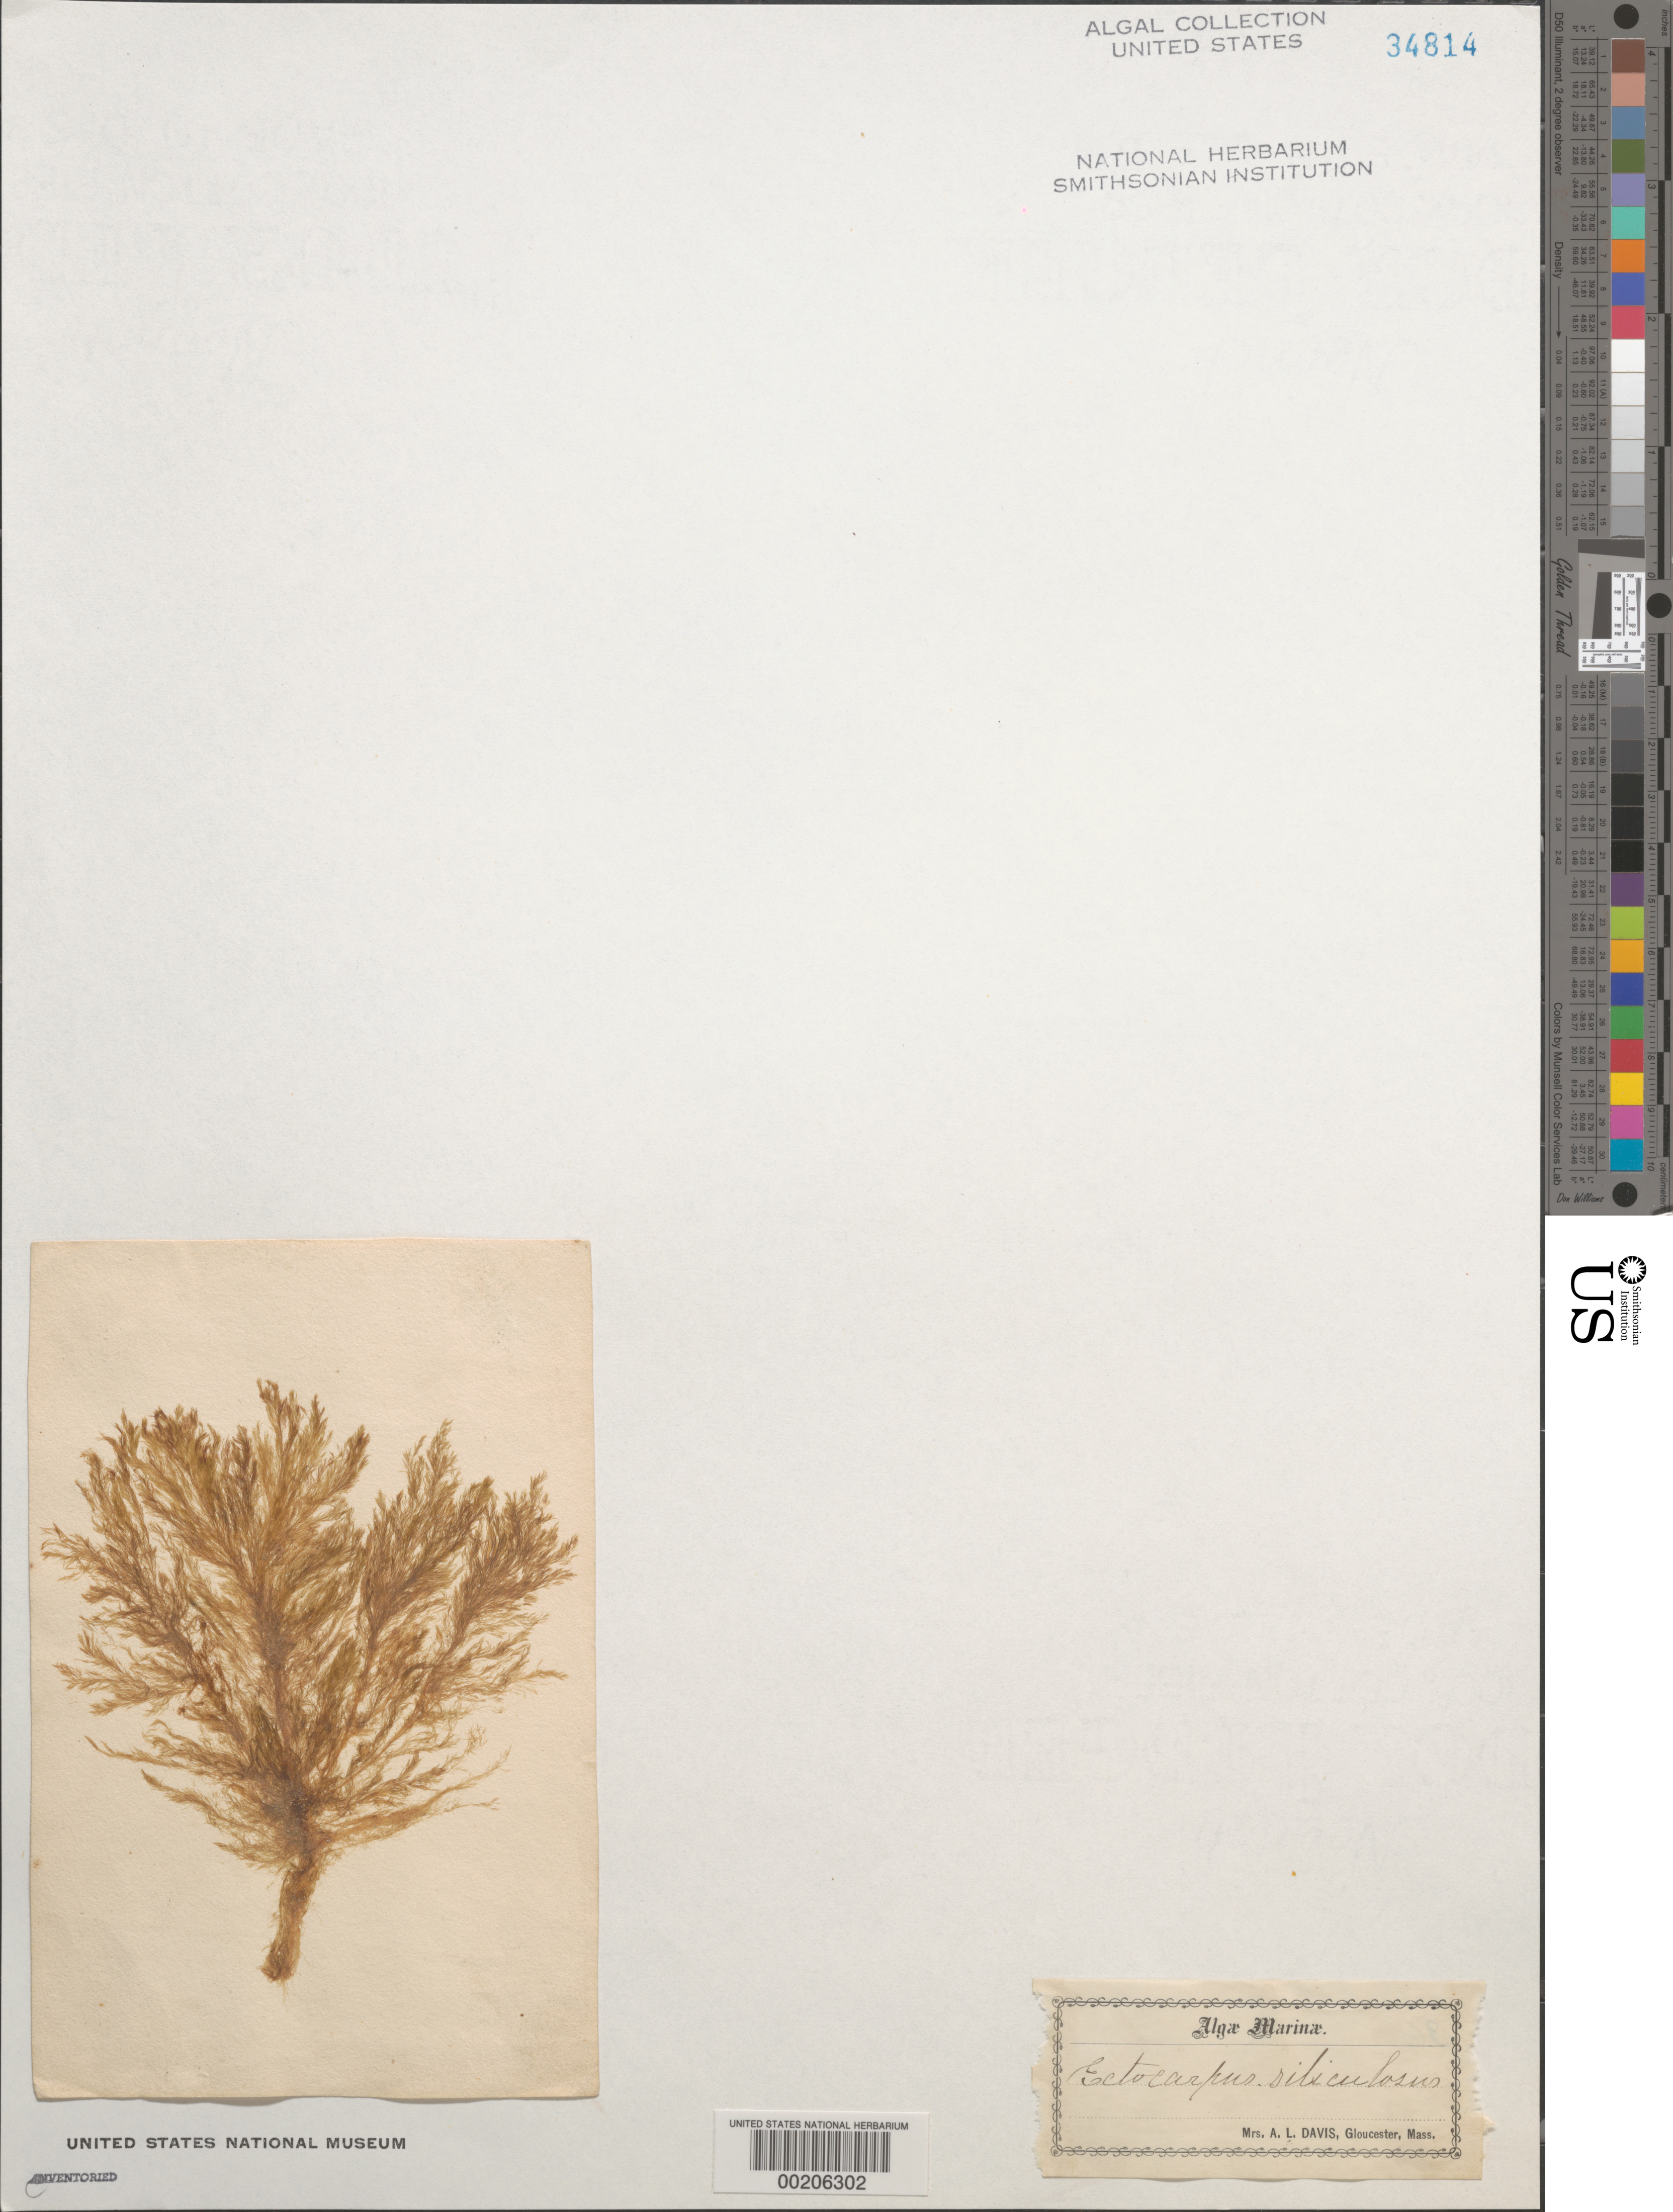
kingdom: Chromista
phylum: Ochrophyta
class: Phaeophyceae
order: Ectocarpales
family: Ectocarpaceae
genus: Ectocarpus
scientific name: Ectocarpus siliculosus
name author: (Dillwyn) Lyngbye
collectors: A. Davis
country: United States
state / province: Massachusetts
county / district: Essex County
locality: Gloucester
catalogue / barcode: US 34814